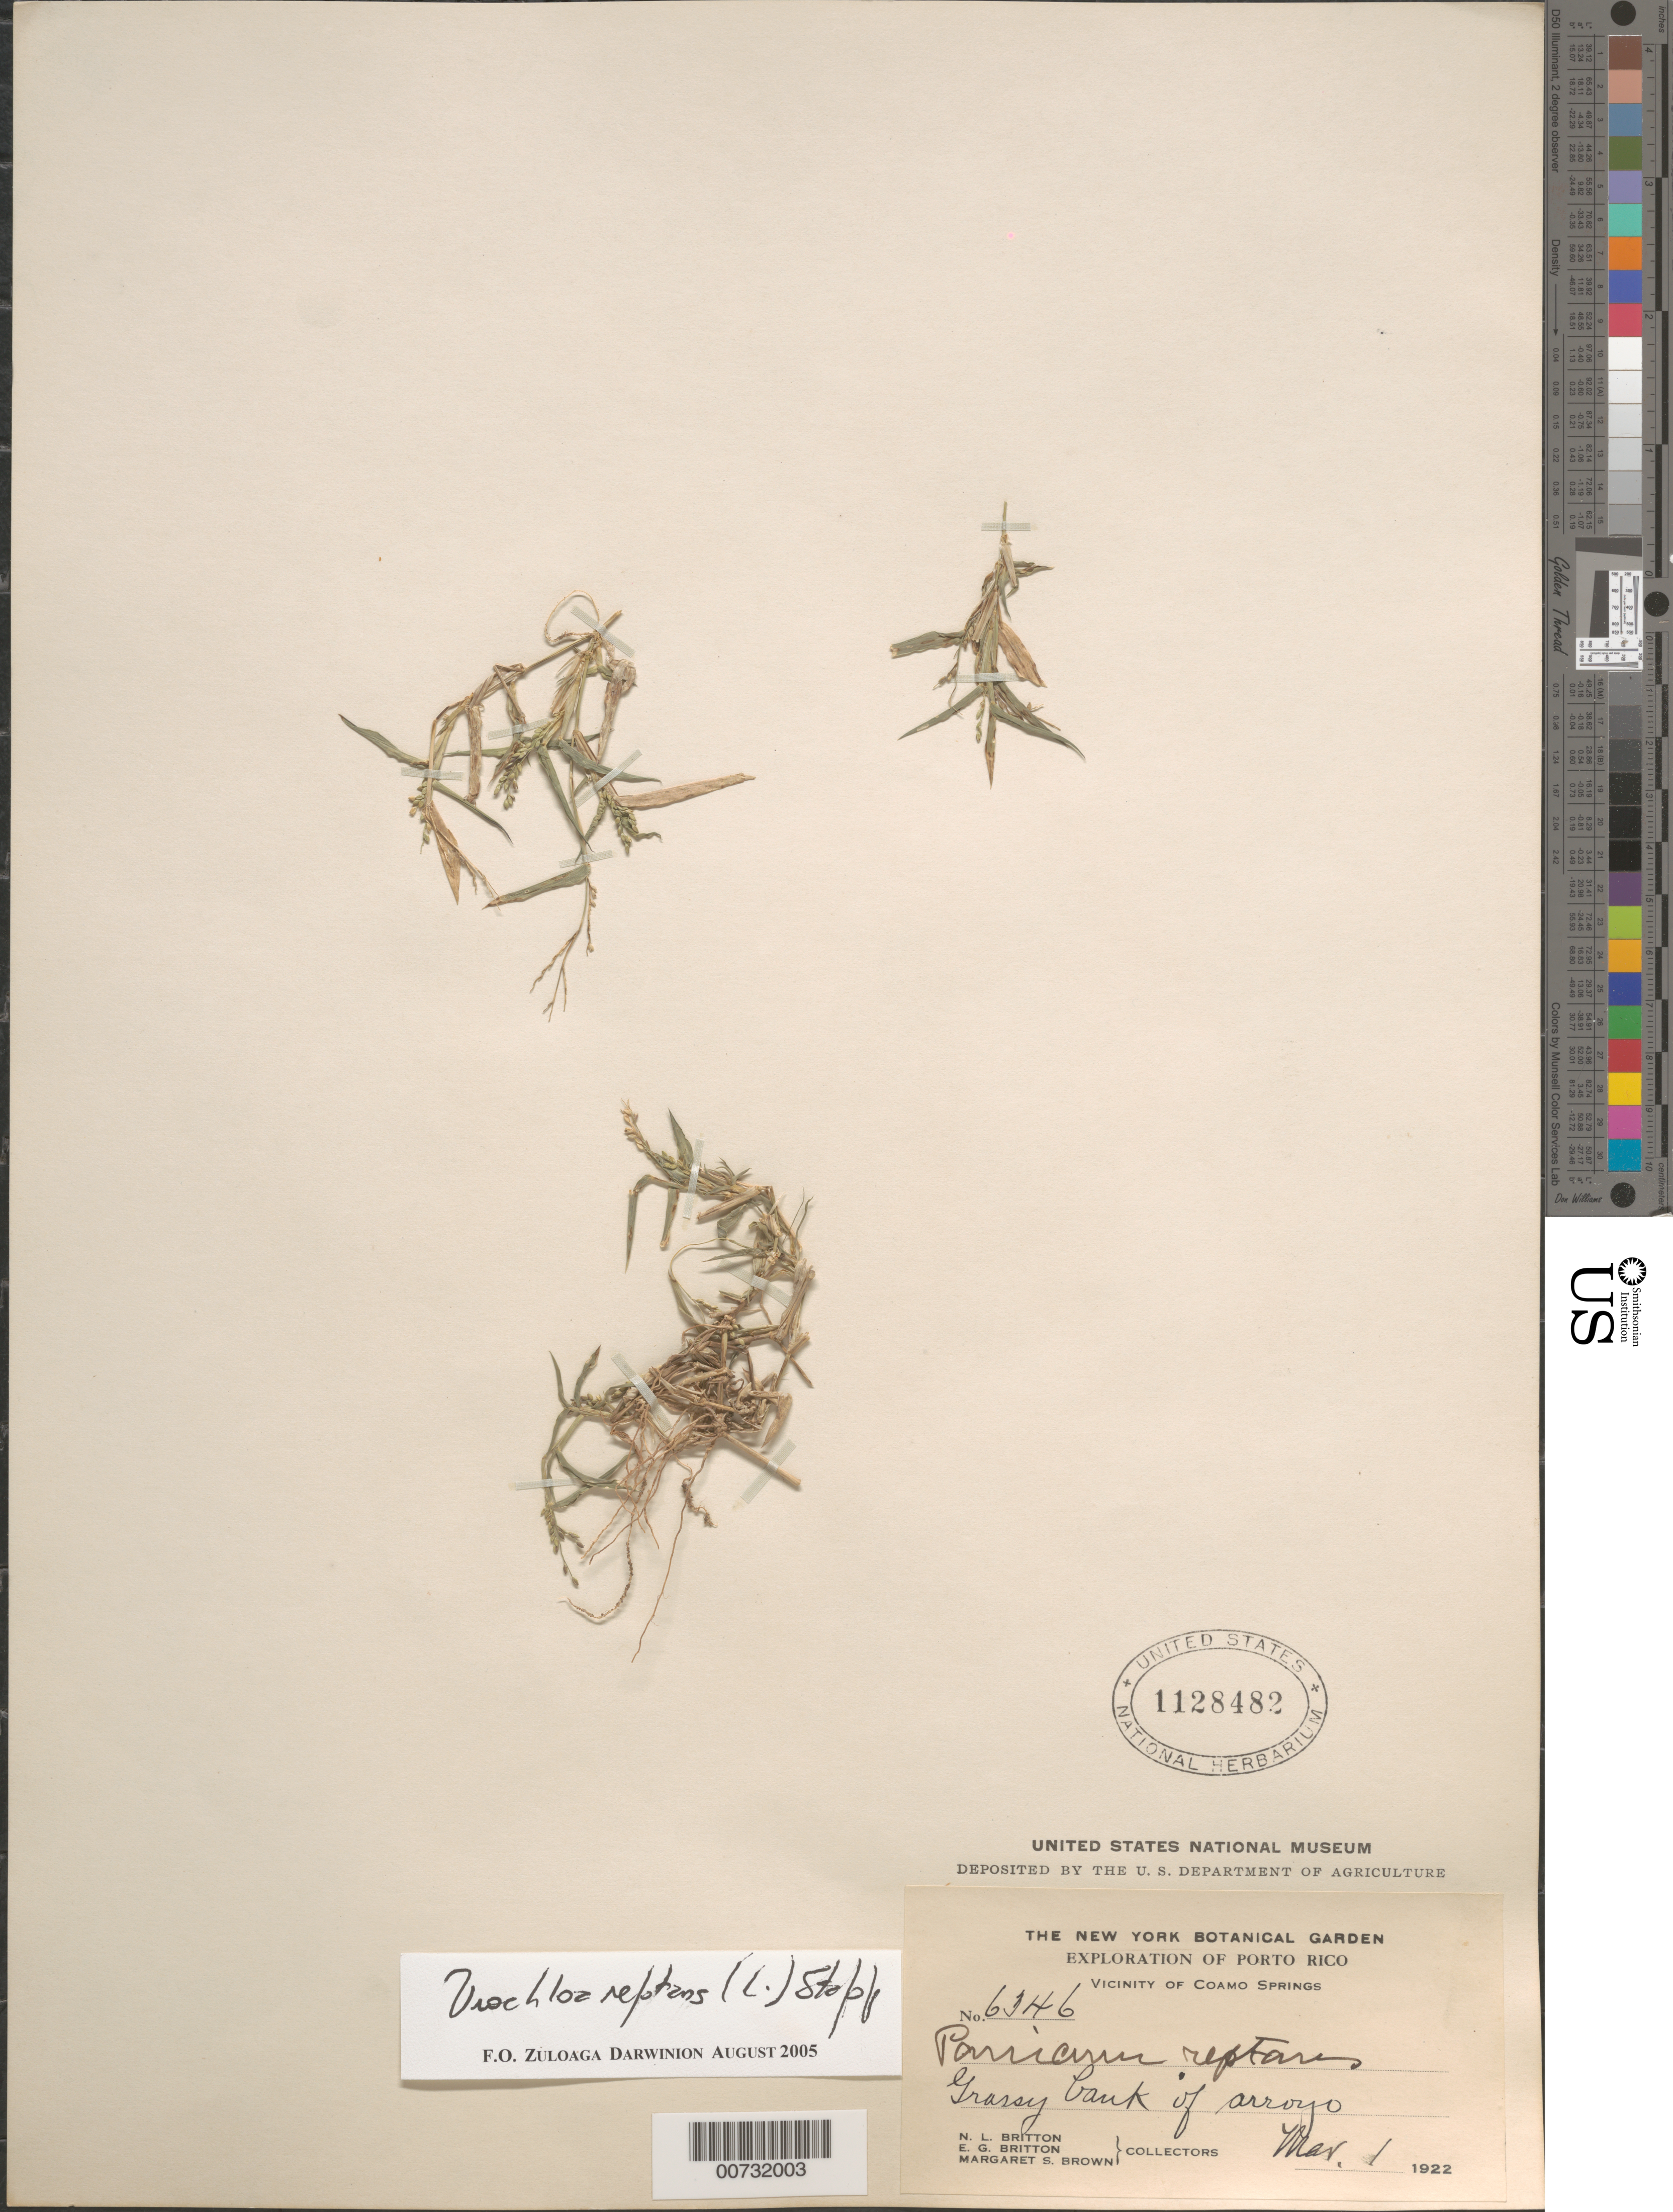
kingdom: Plantae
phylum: Tracheophyta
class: Liliopsida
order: Poales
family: Poaceae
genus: Urochloa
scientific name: Urochloa reptans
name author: (L.) Stapf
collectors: N. Britton, E. G. Britton & M. S. Brown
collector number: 6346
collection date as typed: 01 Mar 1922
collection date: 1922-03-01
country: Puerto Rico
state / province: Coamo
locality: Coamo Springs, vic of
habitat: Grassy bank of Arroyo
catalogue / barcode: US 1128482